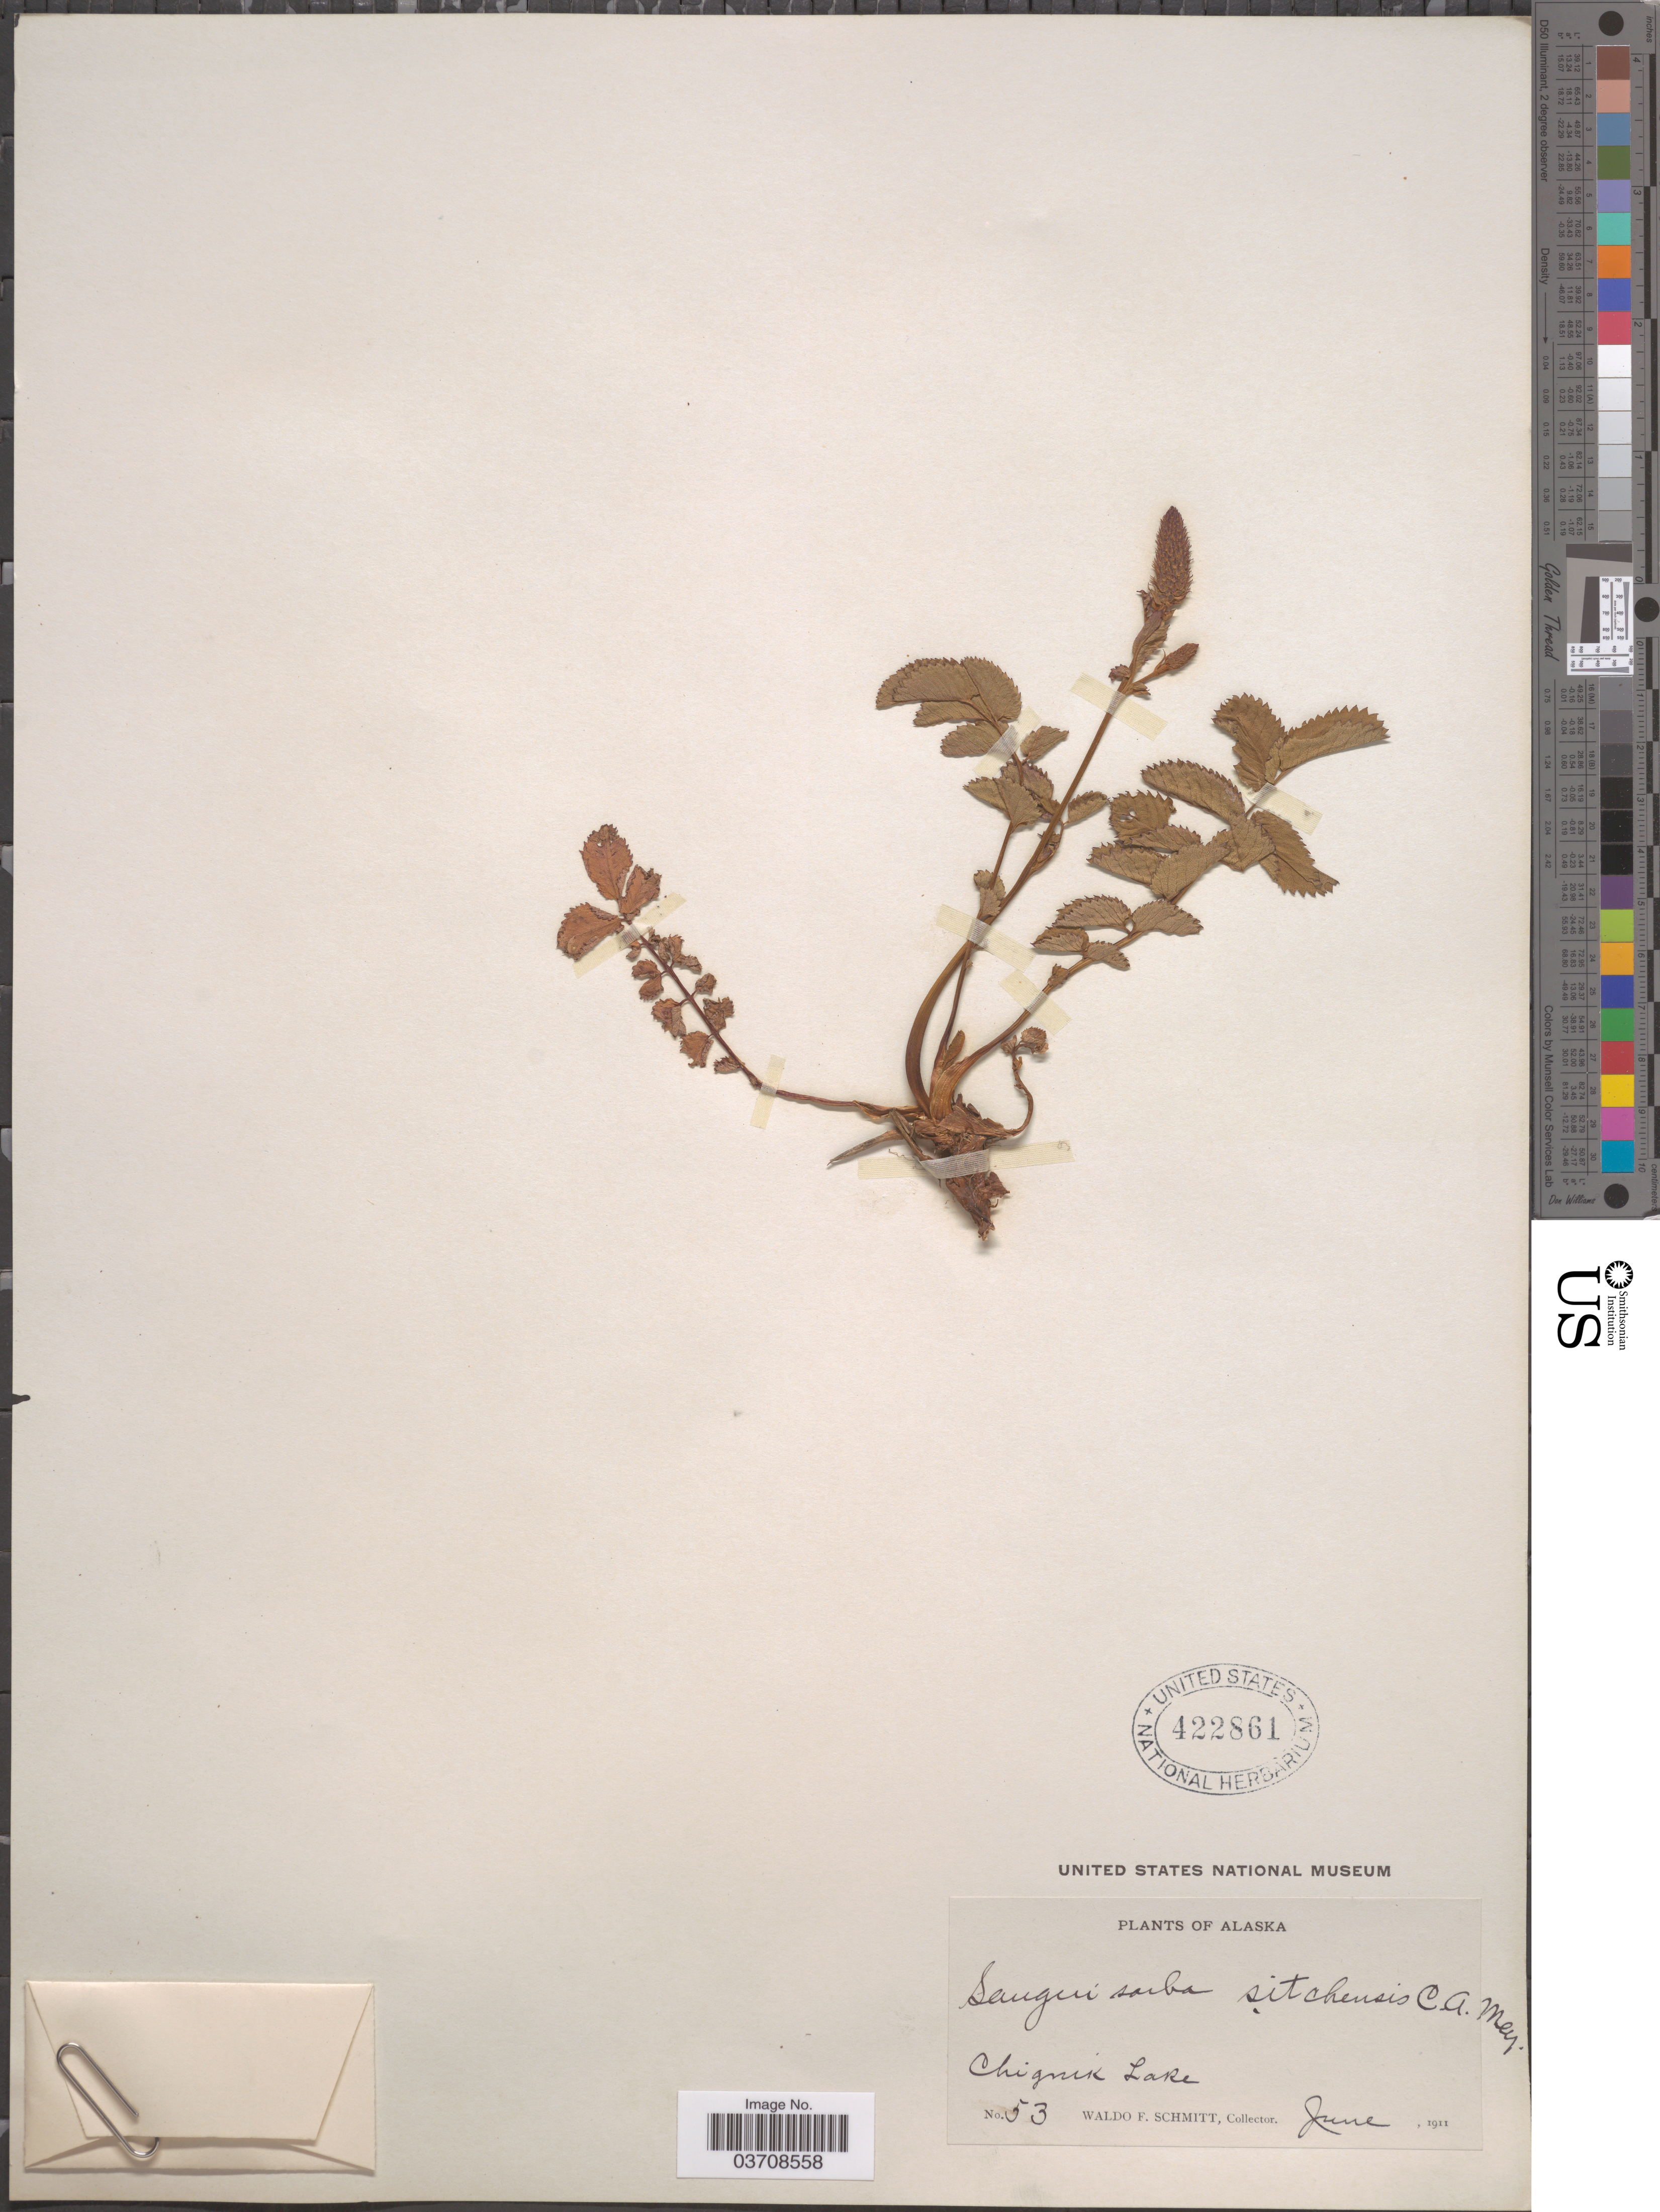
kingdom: Plantae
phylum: Tracheophyta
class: Magnoliopsida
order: Rosales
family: Rosaceae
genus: Sanguisorba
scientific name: Sanguisorba stipulata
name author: Raf.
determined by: Strong, Mark T., (BOT), Smithsonian Institution - National Museum of Natural History (UNITED STATES)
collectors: W. F. Schmitt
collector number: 53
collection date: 1911-06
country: United States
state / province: Alaska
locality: Chignik Lake.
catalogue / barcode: US 422861